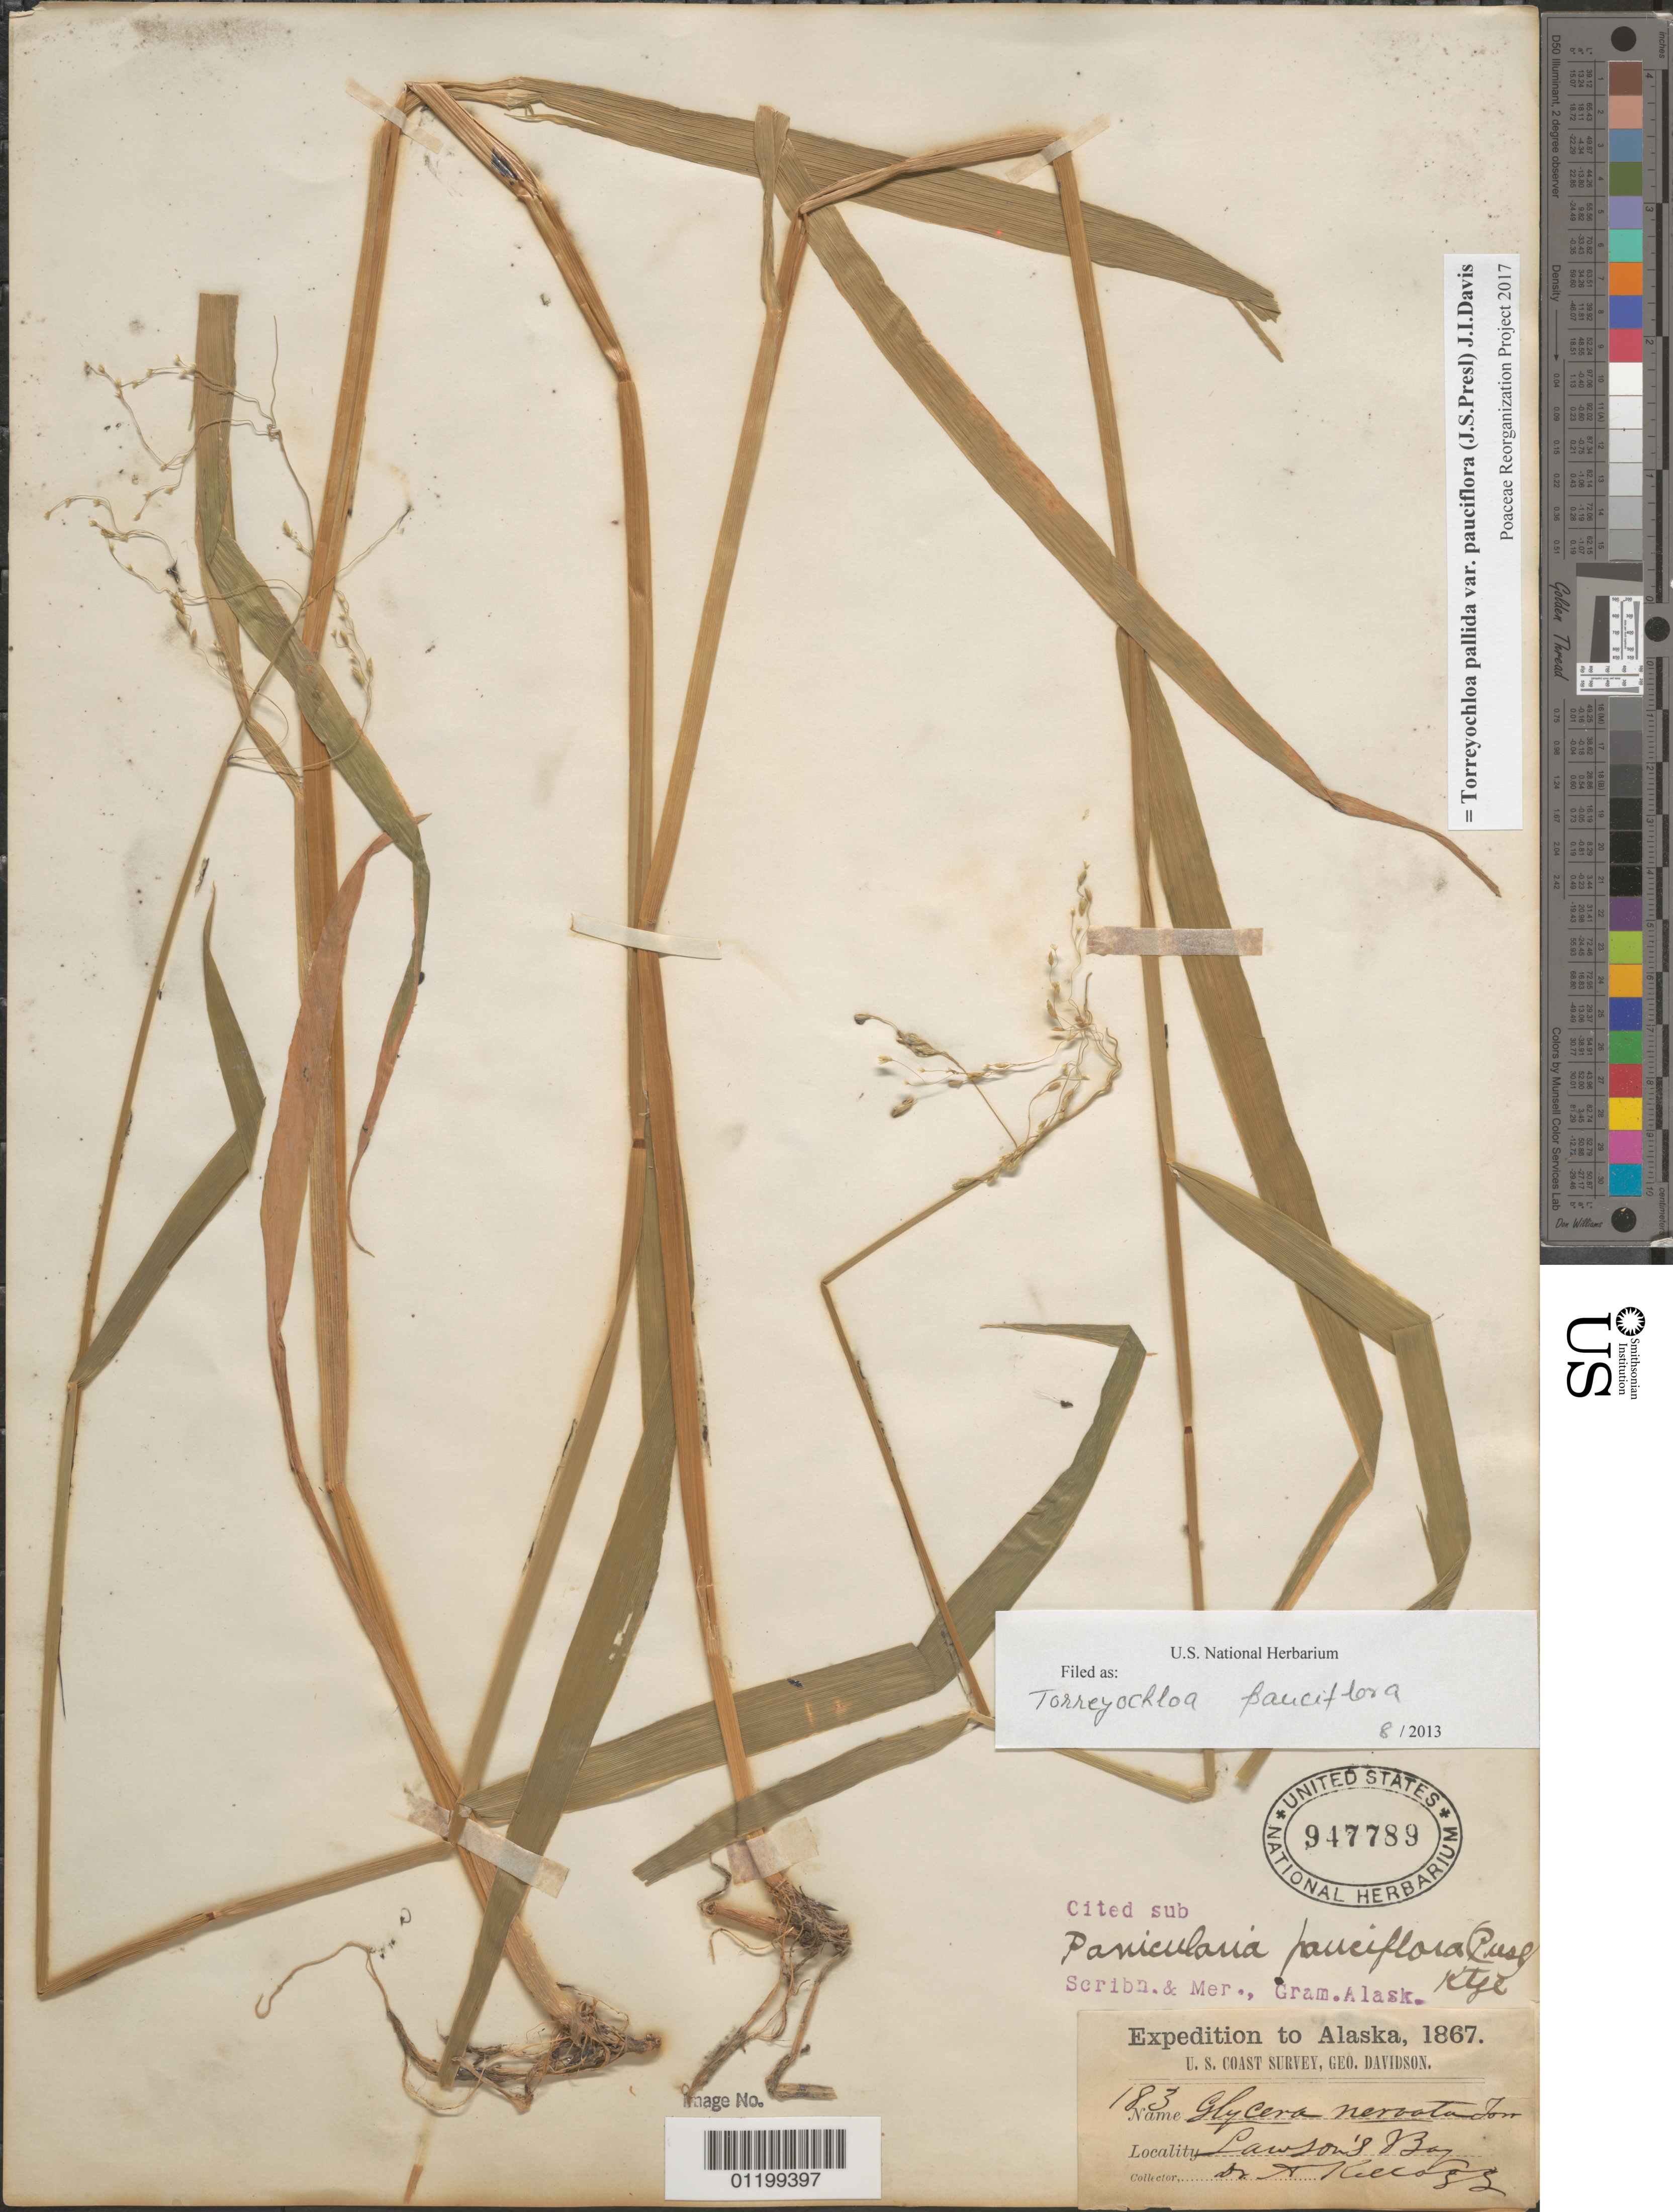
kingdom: Plantae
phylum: Tracheophyta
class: Liliopsida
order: Poales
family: Poaceae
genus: Torreyochloa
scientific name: Torreyochloa pallida var. pauciflora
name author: (J. Presl) J.I. Davis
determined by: Poaceae Reorganization Project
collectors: A. Kellogg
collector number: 183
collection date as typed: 1867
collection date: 1867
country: United States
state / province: Alaska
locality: Lawson's Bay.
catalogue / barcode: US 947789